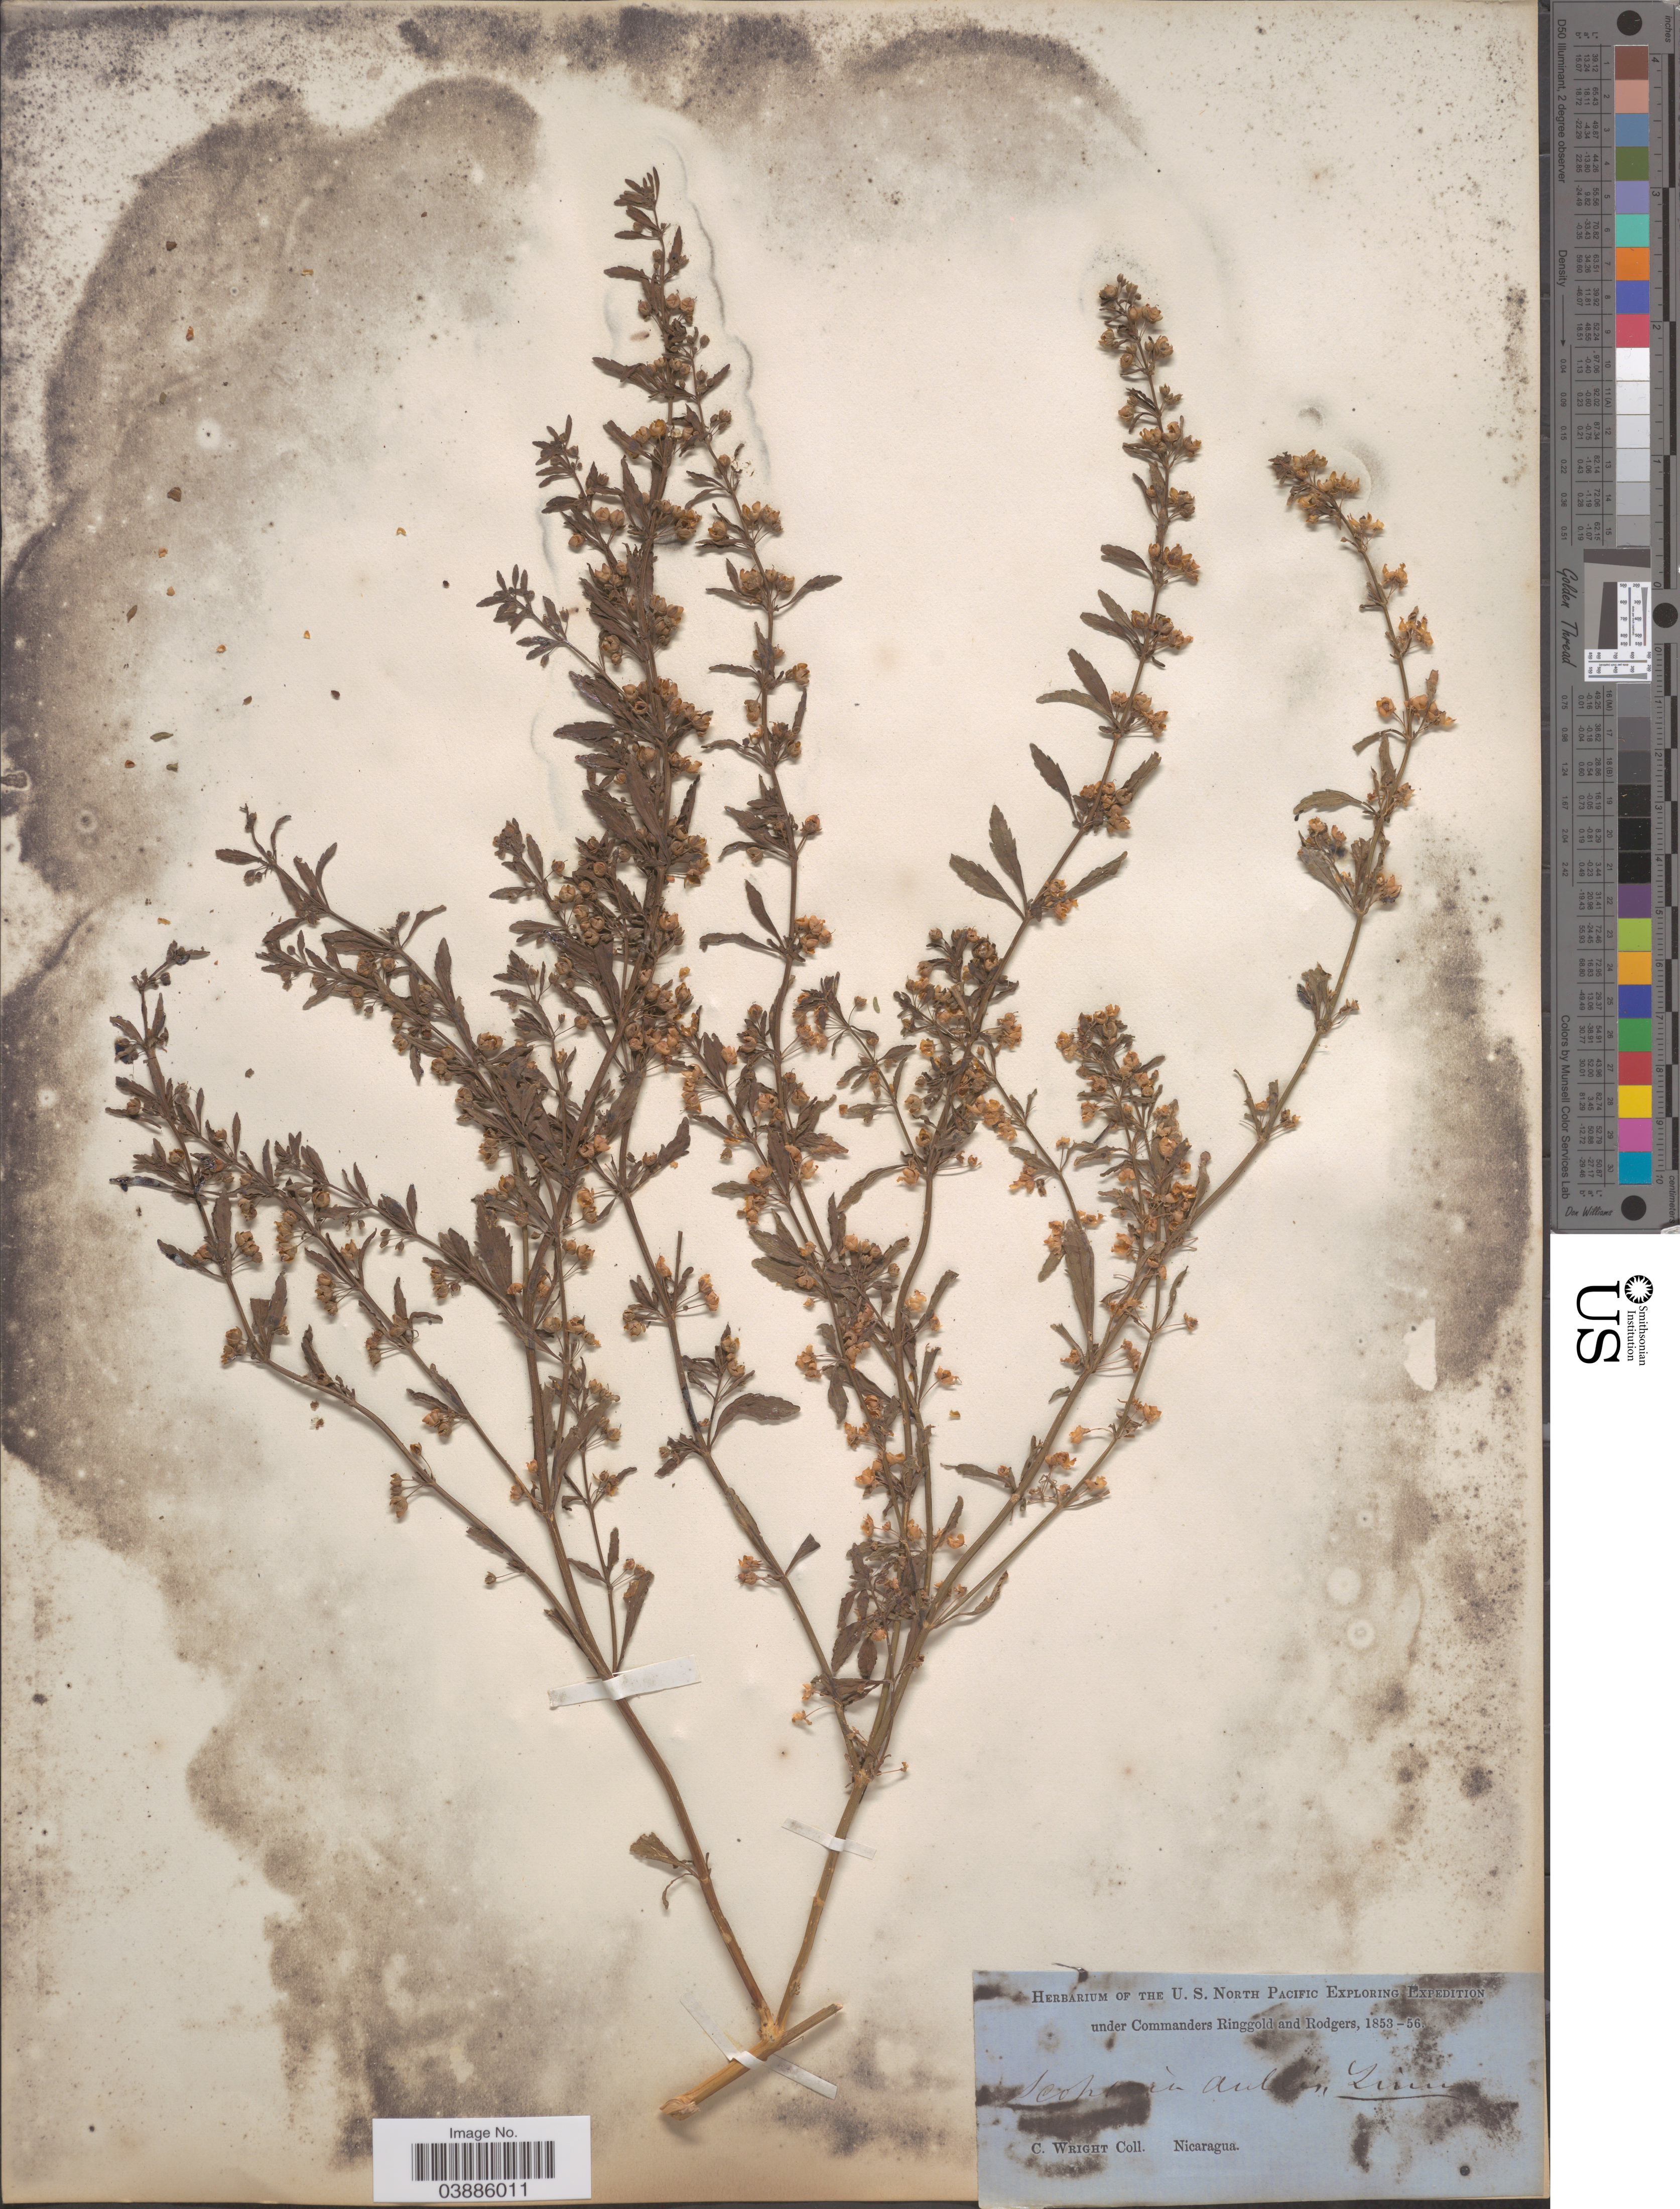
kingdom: Plantae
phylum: Tracheophyta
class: Magnoliopsida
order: Lamiales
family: Plantaginaceae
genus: Scoparia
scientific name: Scoparia dulcis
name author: L.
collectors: C. Wright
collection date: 1853/1856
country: Nicaragua